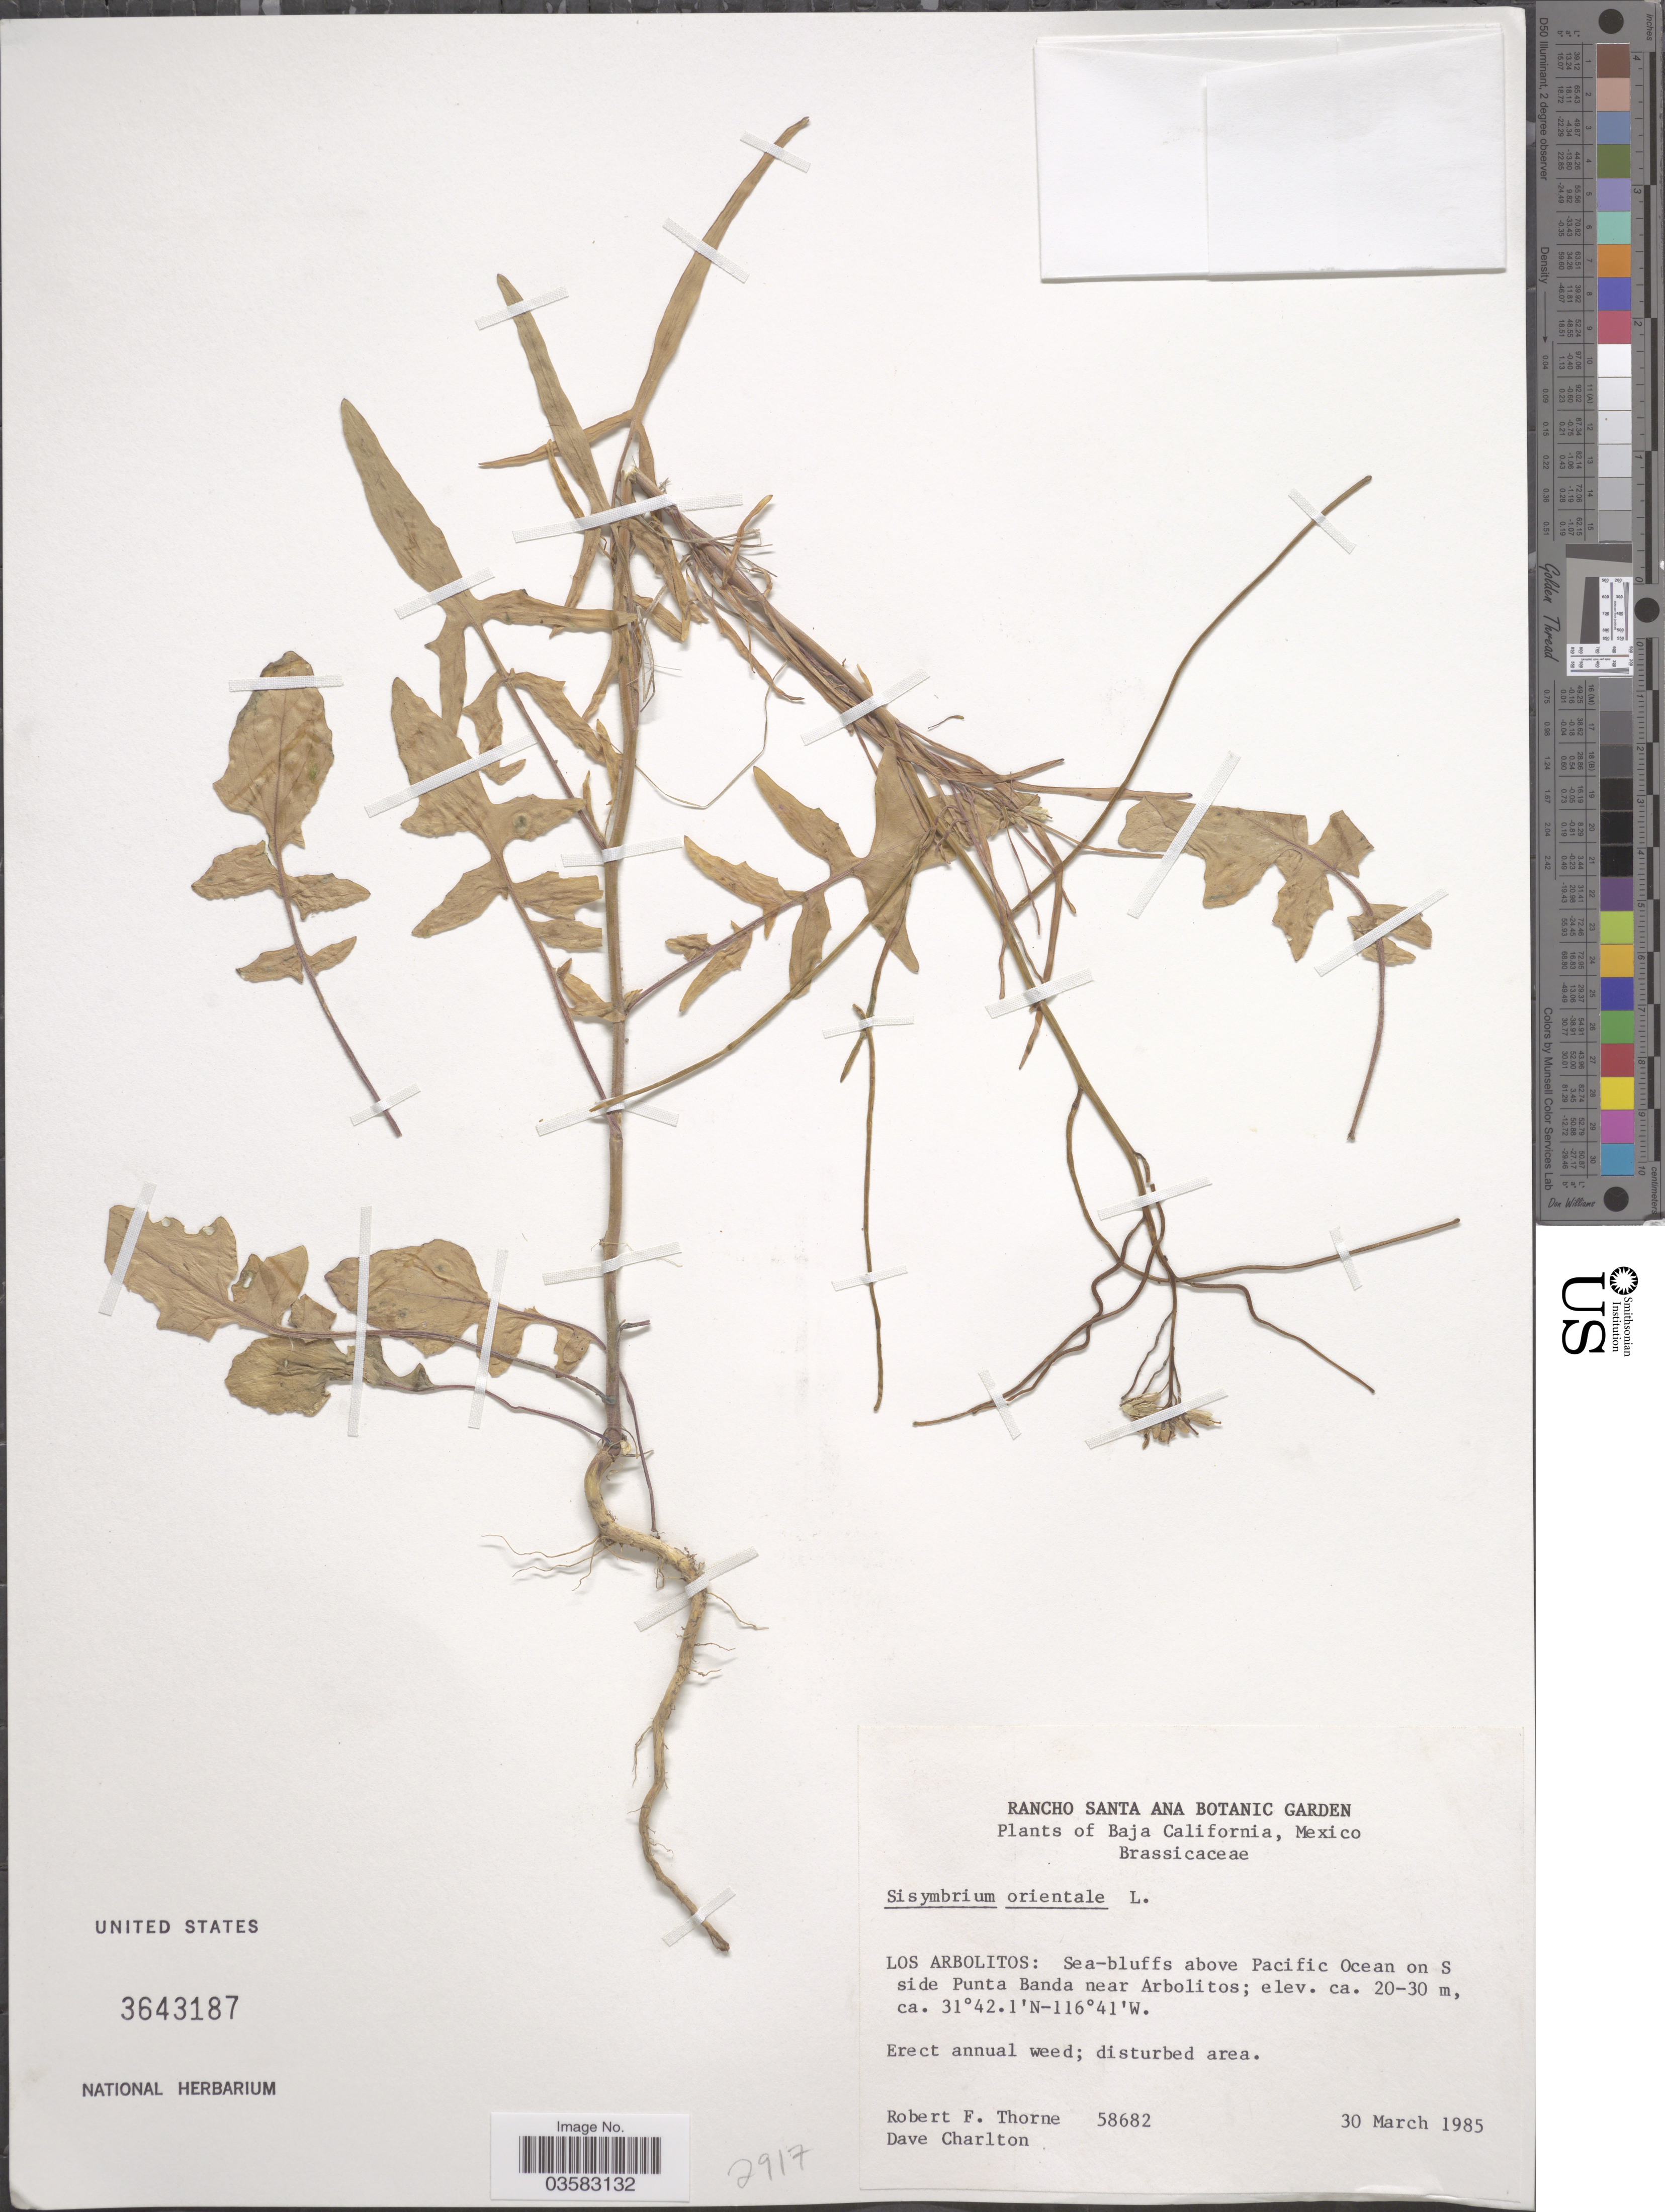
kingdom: Plantae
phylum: Tracheophyta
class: Magnoliopsida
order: Brassicales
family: Brassicaceae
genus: Sisymbrium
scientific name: Sisymbrium orientale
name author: L.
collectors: R. F. Thorne & D. Charlton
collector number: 58682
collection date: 1985-03-30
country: Mexico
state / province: Baja California Norte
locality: Los Arbolitos: Sea-bluffs above Pacific Ocean on S side Punta Banda near Arbolitos.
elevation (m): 20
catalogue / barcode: US 3643187